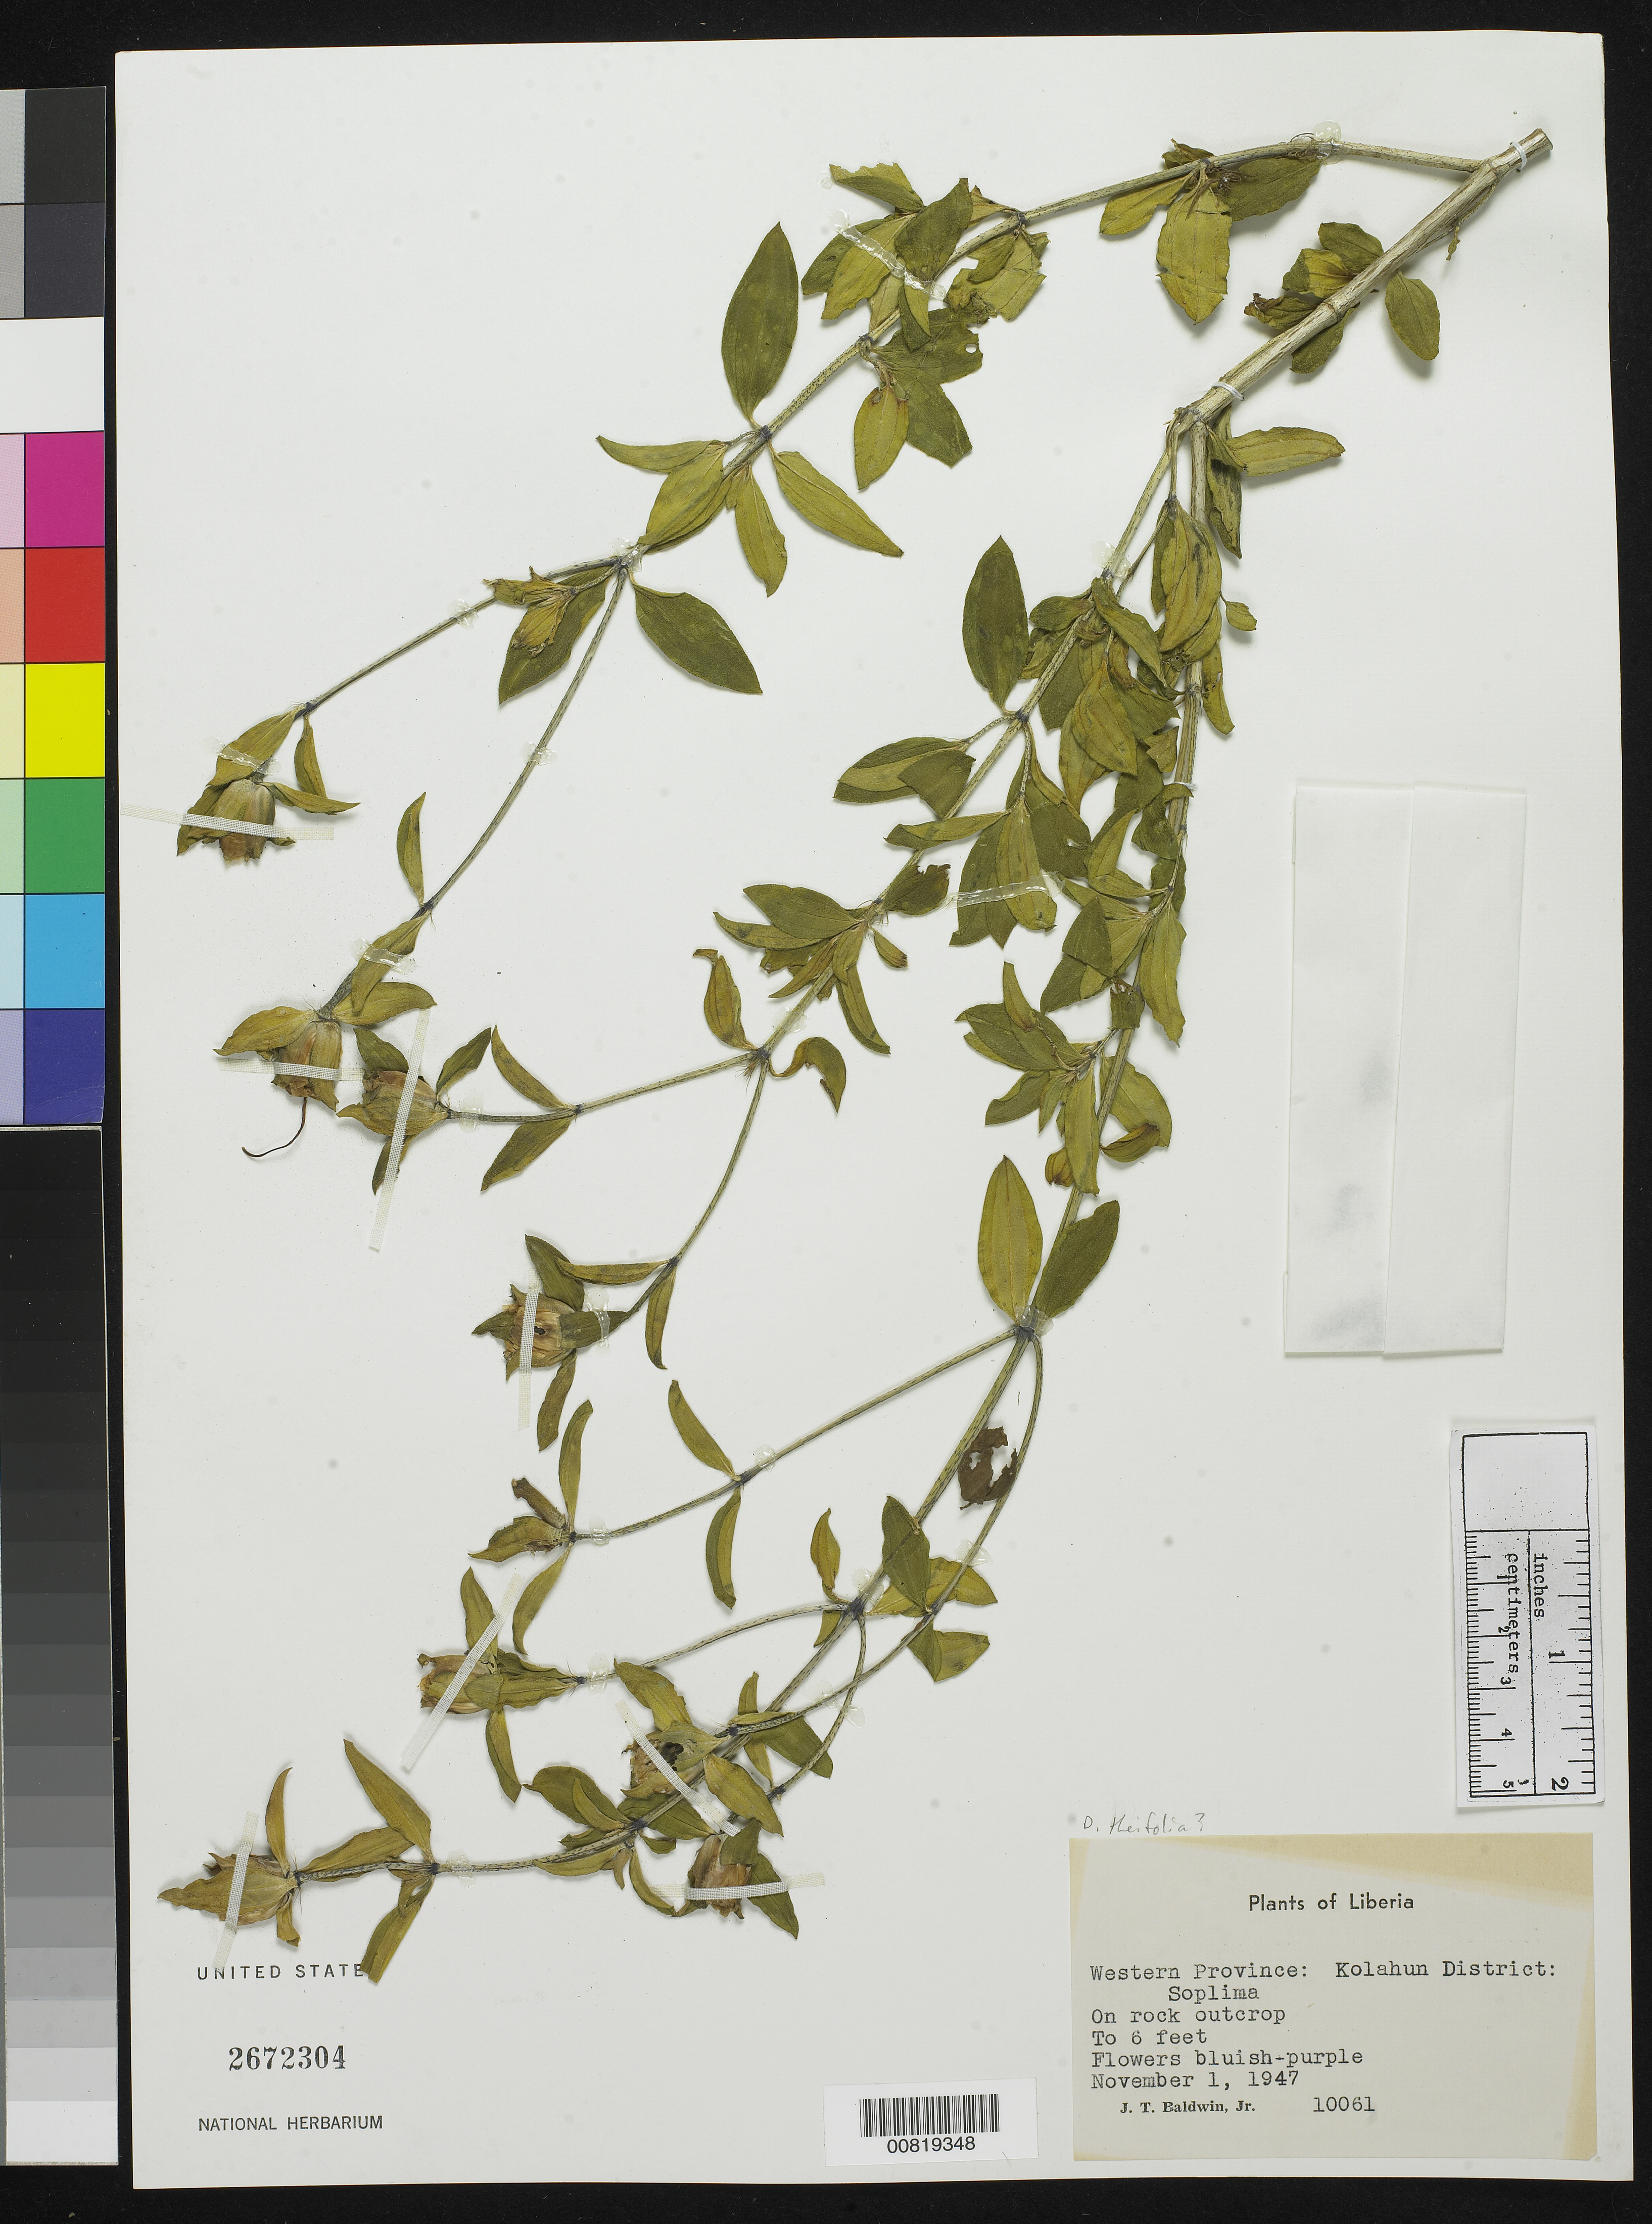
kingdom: Plantae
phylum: Tracheophyta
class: Magnoliopsida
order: Myrtales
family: Melastomataceae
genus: Melastomastrum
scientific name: Melastomastrum theifolium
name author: (G. Don) A. Fern. & R. Fern.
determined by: Strong, Mark T., (BOT), Smithsonian Institution - National Museum of Natural History (UNITED STATES)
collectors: J. T. Baldwin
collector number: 10061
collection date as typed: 1 Nov 1947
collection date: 1947-11-01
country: Liberia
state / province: Lofa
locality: Western Province: Kolahun District, Soplima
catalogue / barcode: US 2672304